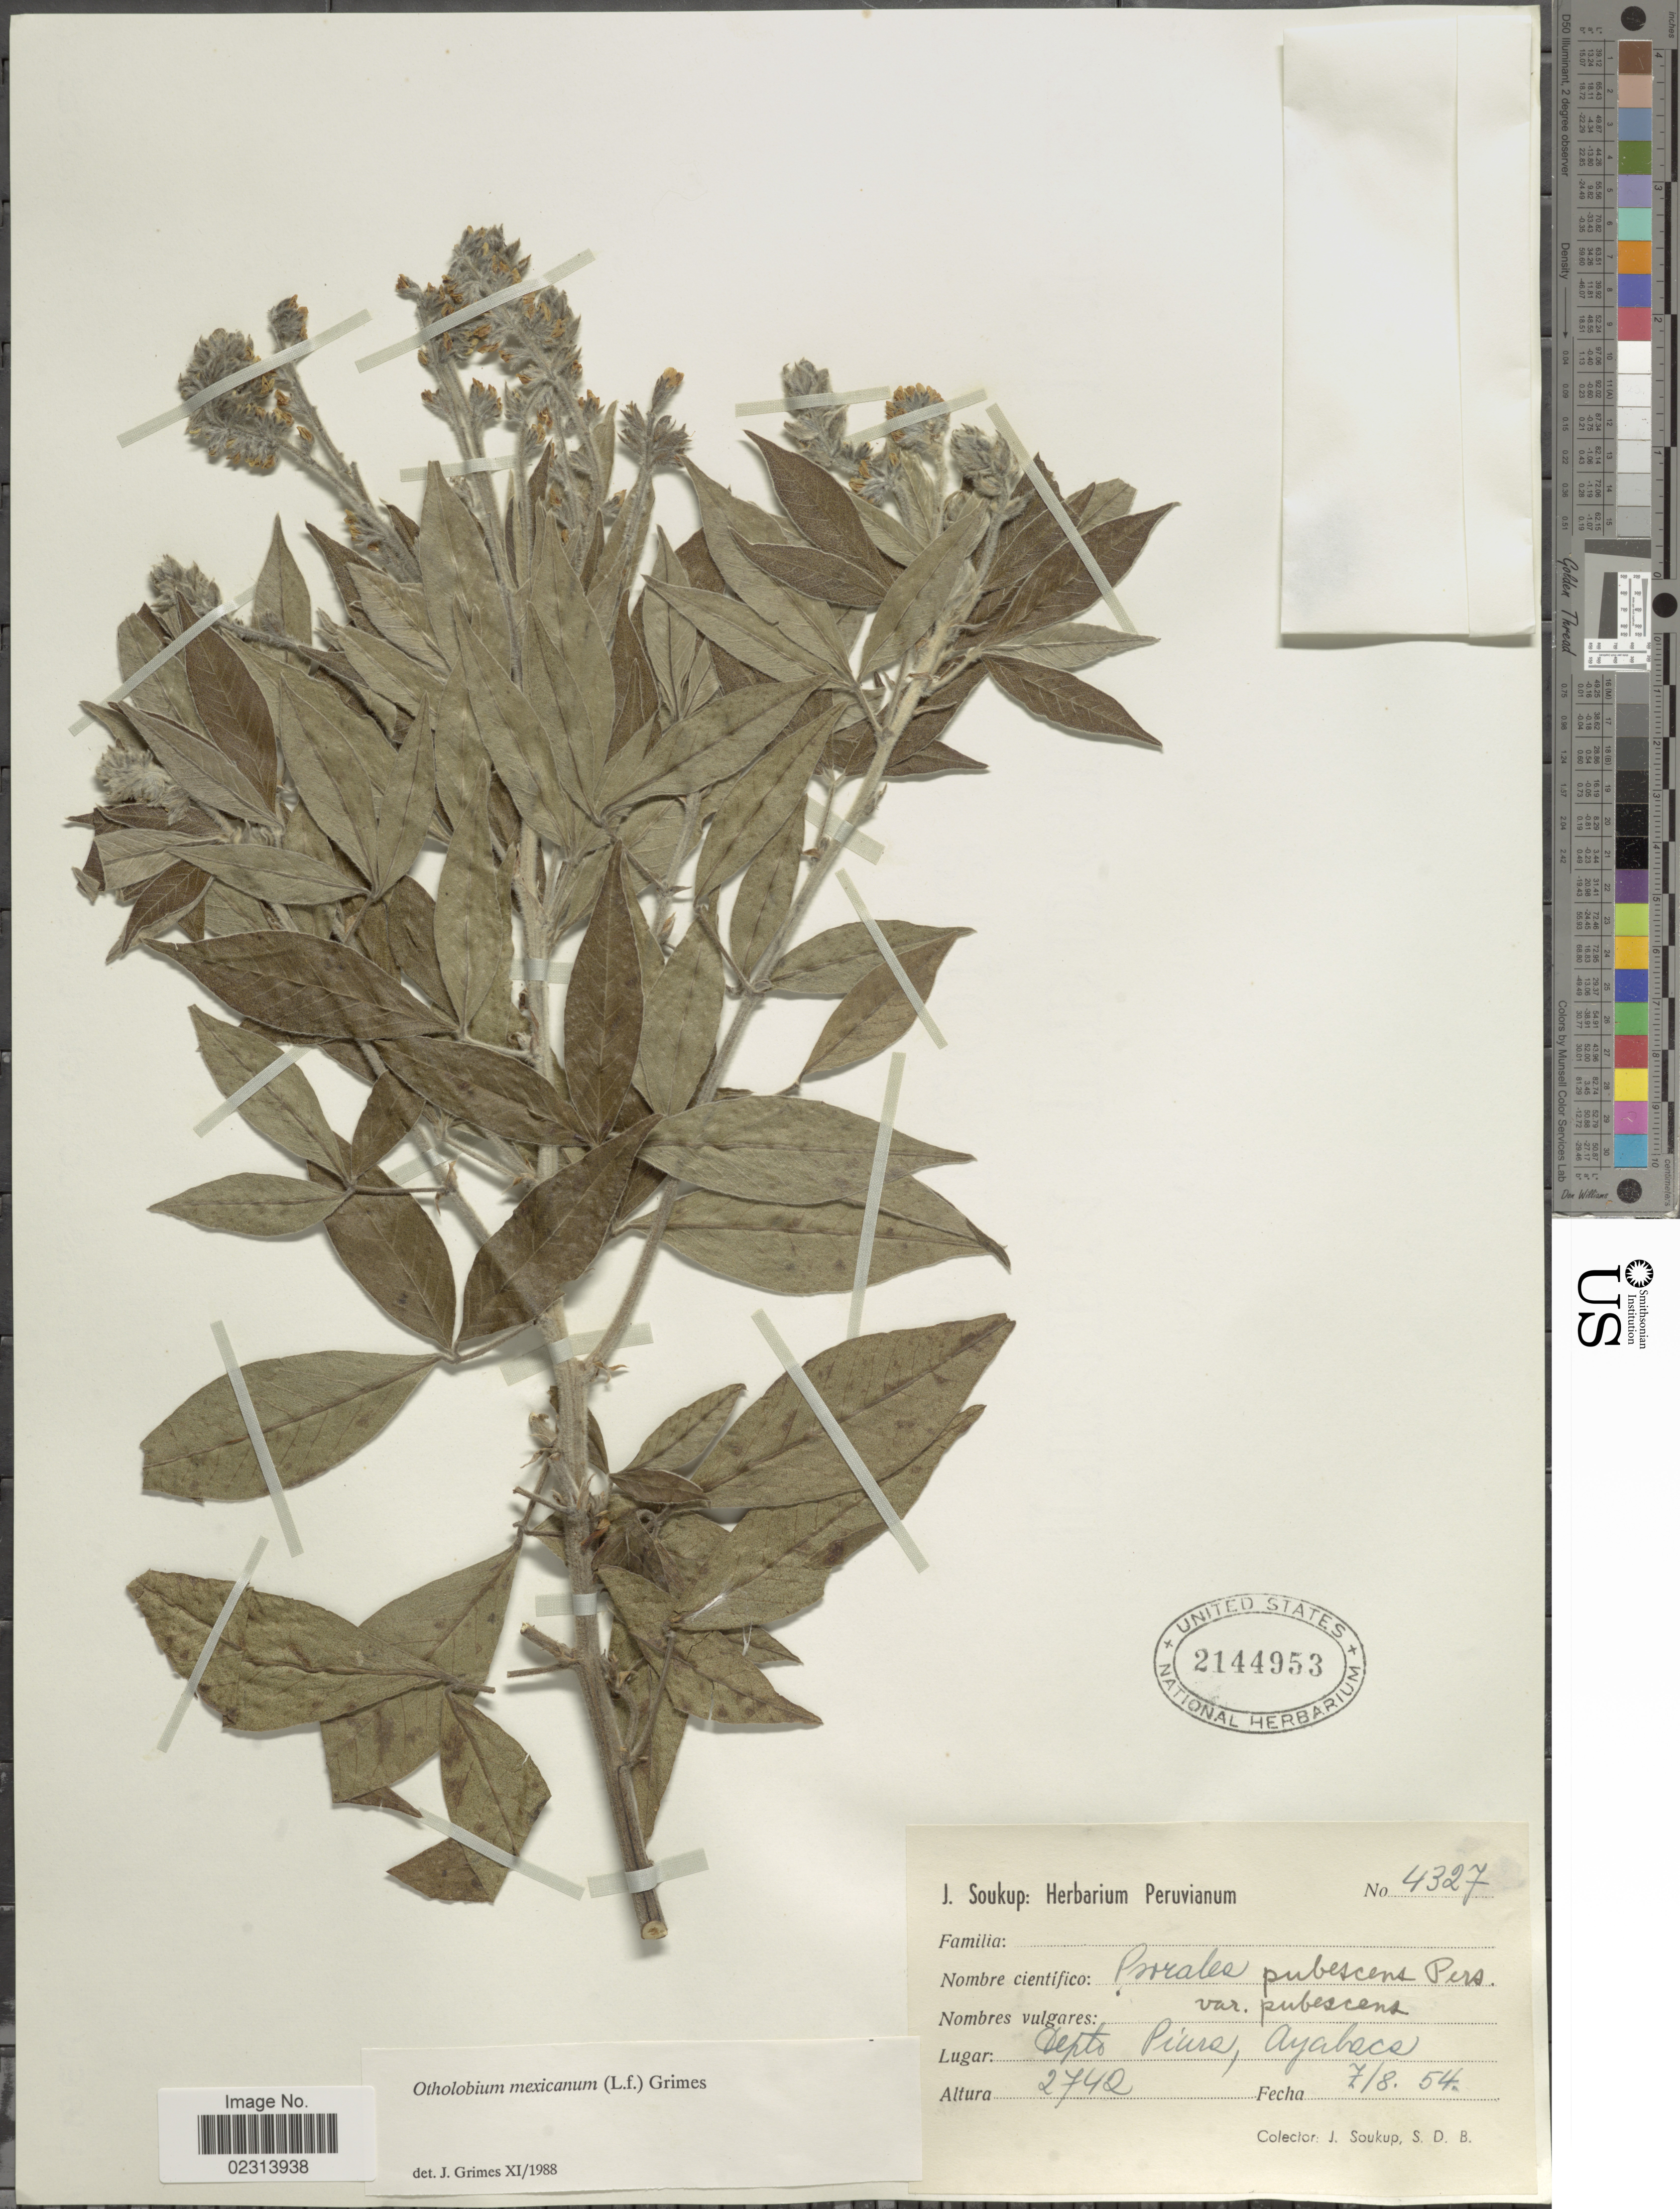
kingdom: Plantae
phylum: Tracheophyta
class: Magnoliopsida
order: Fabales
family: Fabaceae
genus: Otholobium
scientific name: Otholobium mexicanum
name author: (L. f.) J.W. Grimes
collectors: J. Soukup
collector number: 4327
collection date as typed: Transcribed d/m/y: 7/8/54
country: Peru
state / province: Piura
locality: Depto, Piura, Ayabaca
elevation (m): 2742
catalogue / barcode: US 2144953